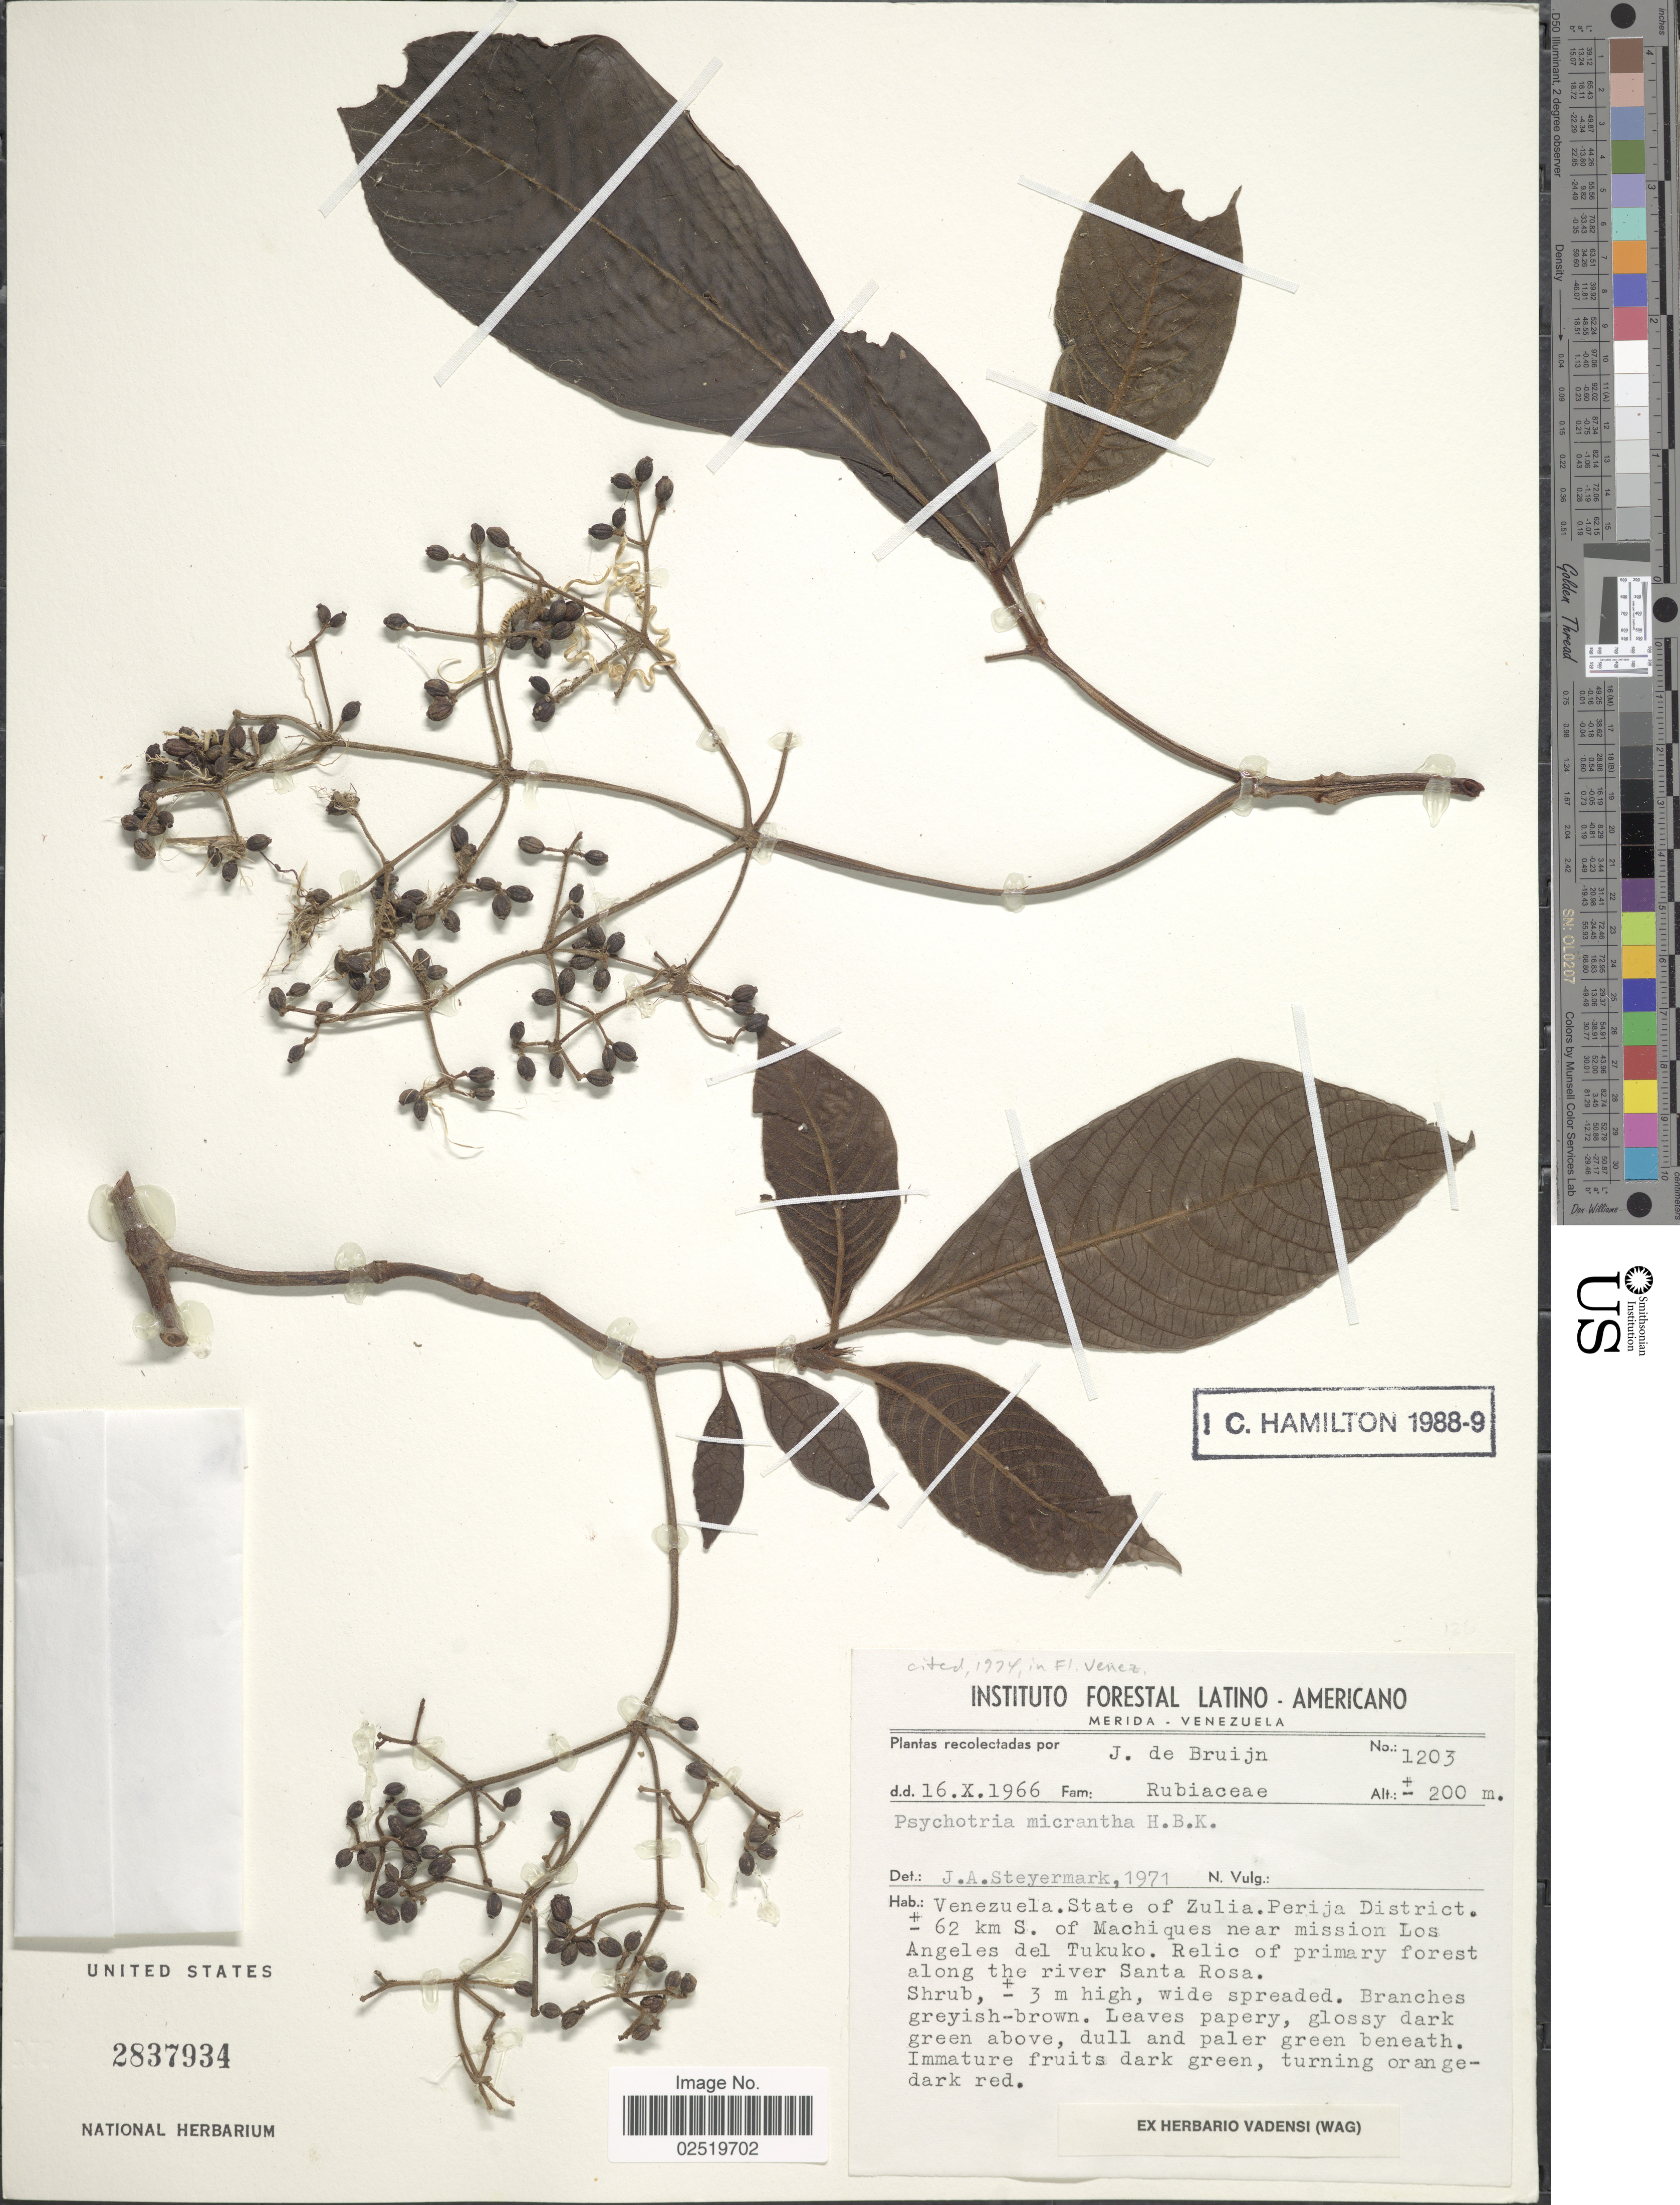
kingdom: Plantae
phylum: Tracheophyta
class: Magnoliopsida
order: Gentianales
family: Rubiaceae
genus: Psychotria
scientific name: Psychotria micrantha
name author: Kunth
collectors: J. Bruijn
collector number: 1203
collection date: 1966-10-16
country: Venezuela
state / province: Zulia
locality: Perija District, ± 62 km S. of Machiques near mission Los Angeles del Tukuko, Relic of primary forest along the river Santa Rosa.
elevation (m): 200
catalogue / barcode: US 2837934